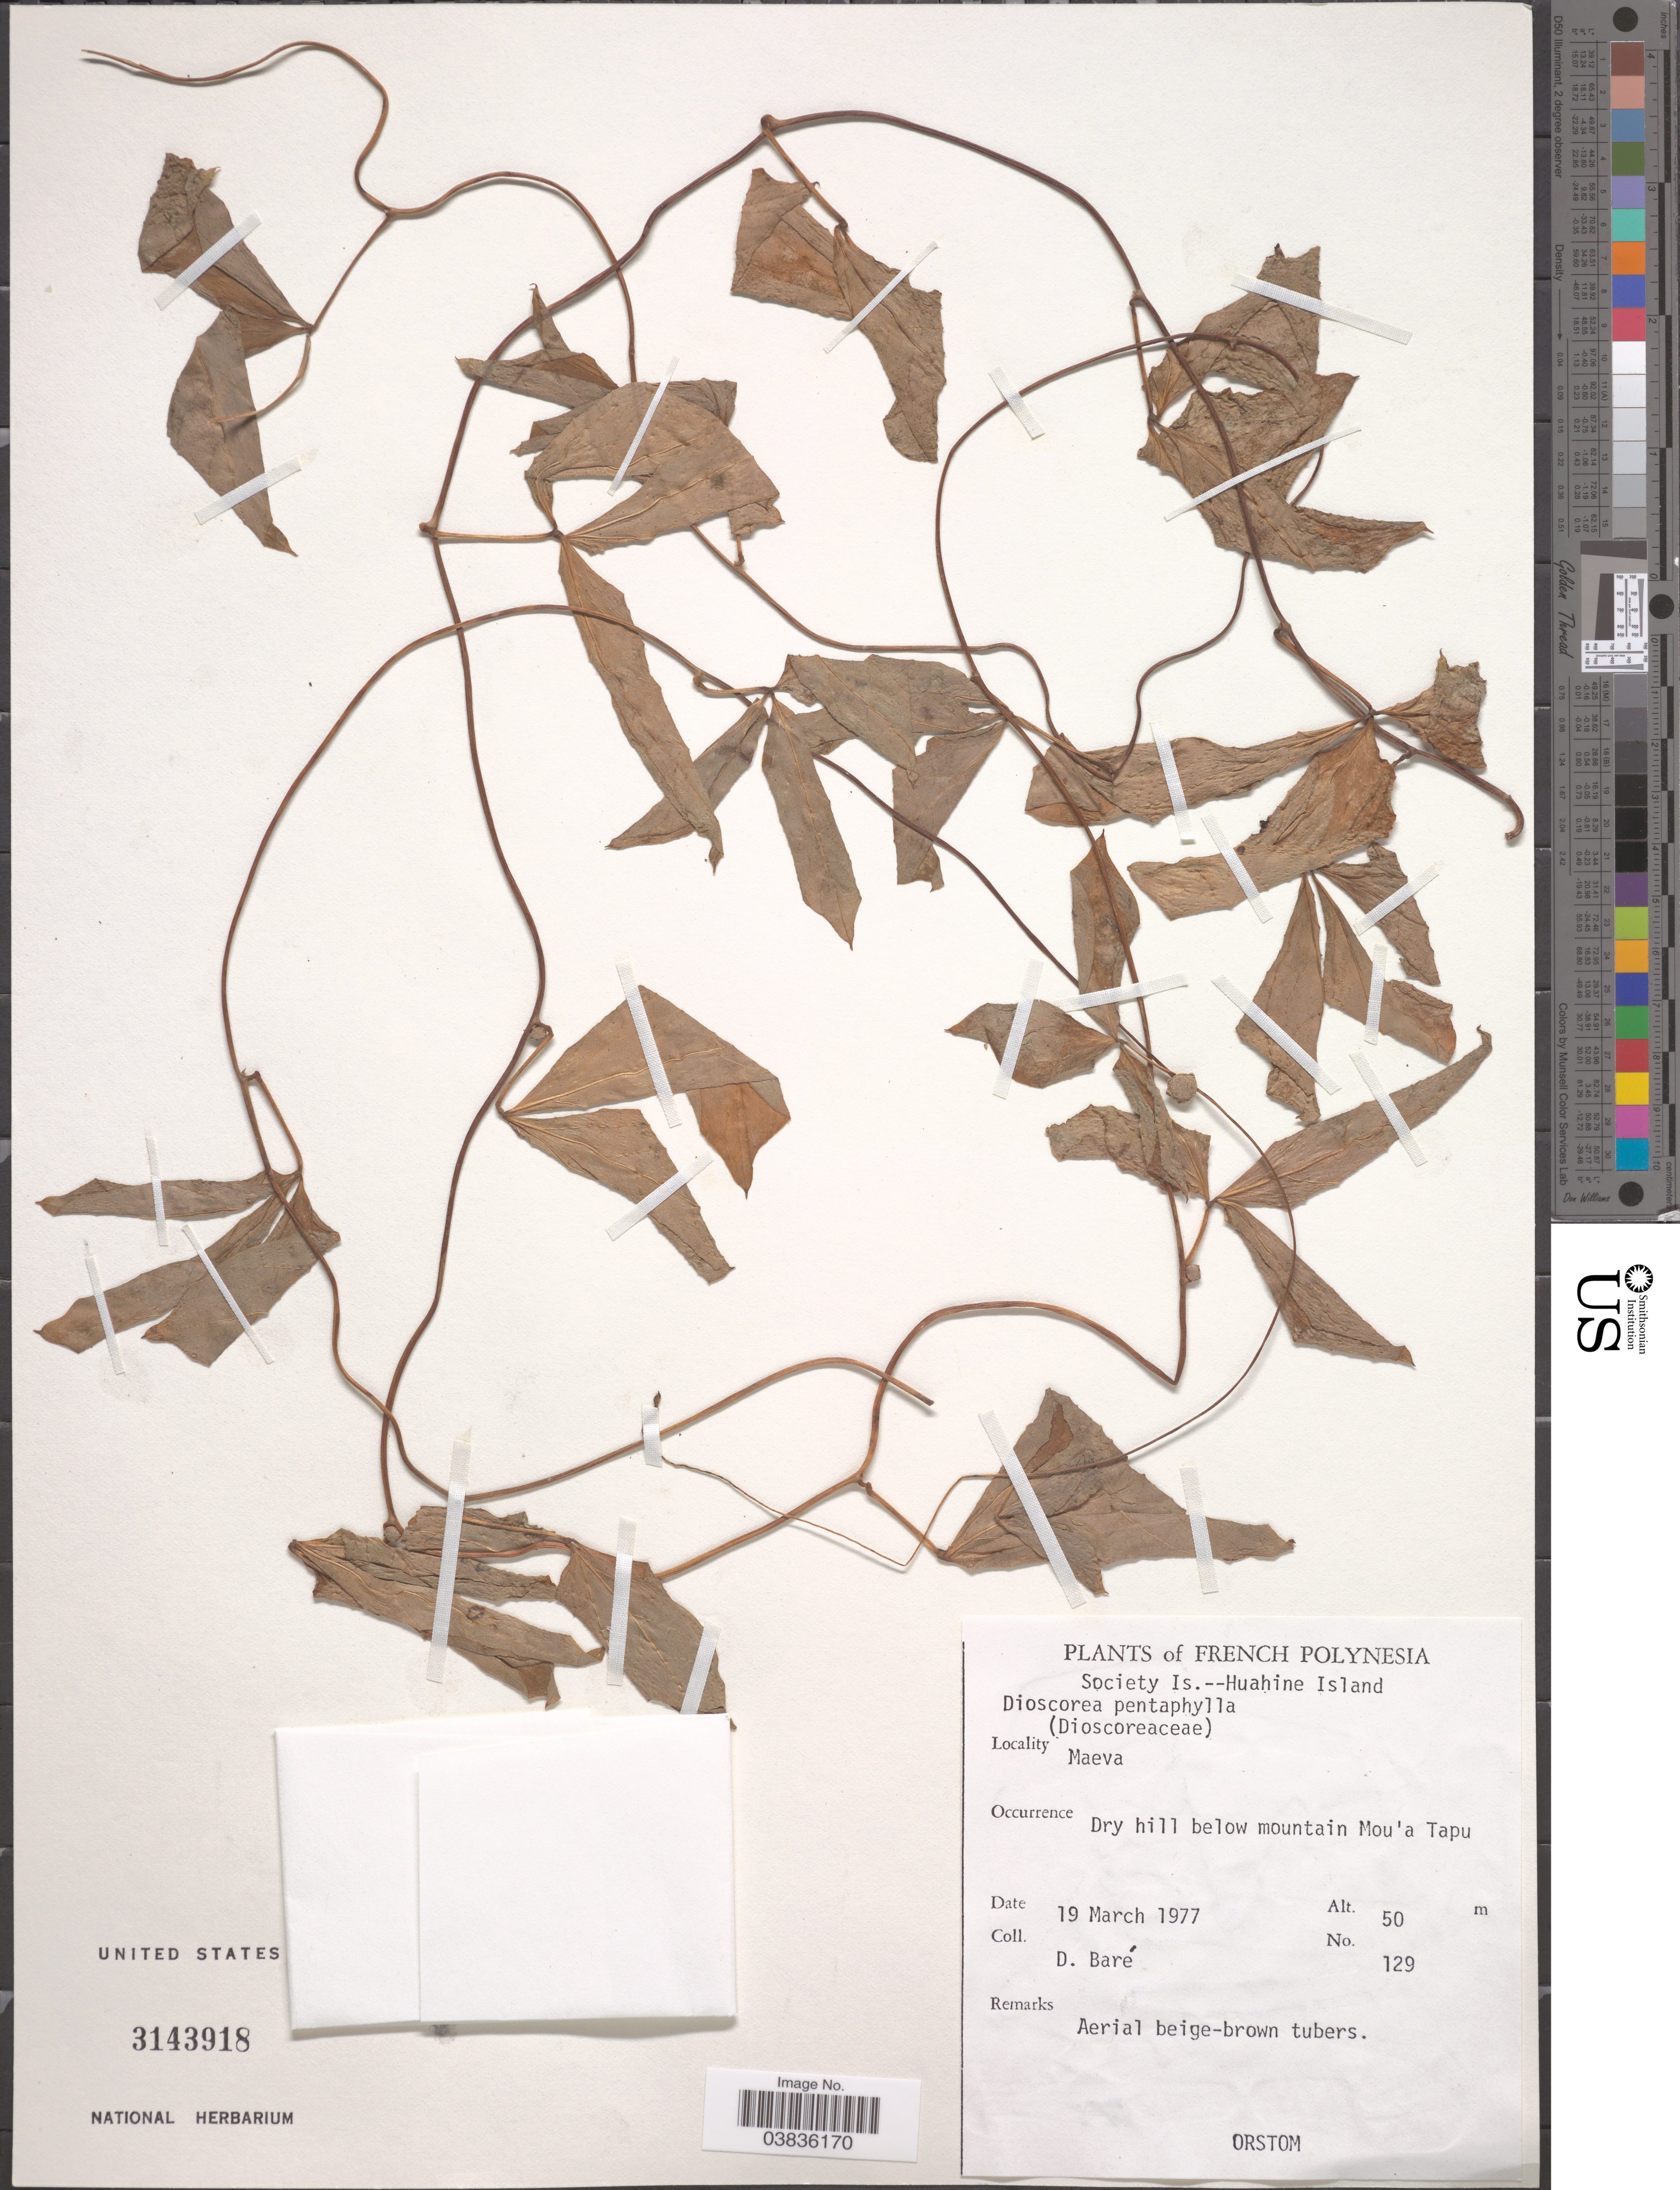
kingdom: Plantae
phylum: Tracheophyta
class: Liliopsida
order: Dioscoreales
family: Dioscoreaceae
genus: Dioscorea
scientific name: Dioscorea pentaphylla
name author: L.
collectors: D. Baré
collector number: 129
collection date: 1977-03-19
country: French Polynesia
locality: Society Is.,--Huahine Island. Maeva. Below mountain Mou'a Tapu.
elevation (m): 50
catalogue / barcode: US 3143918